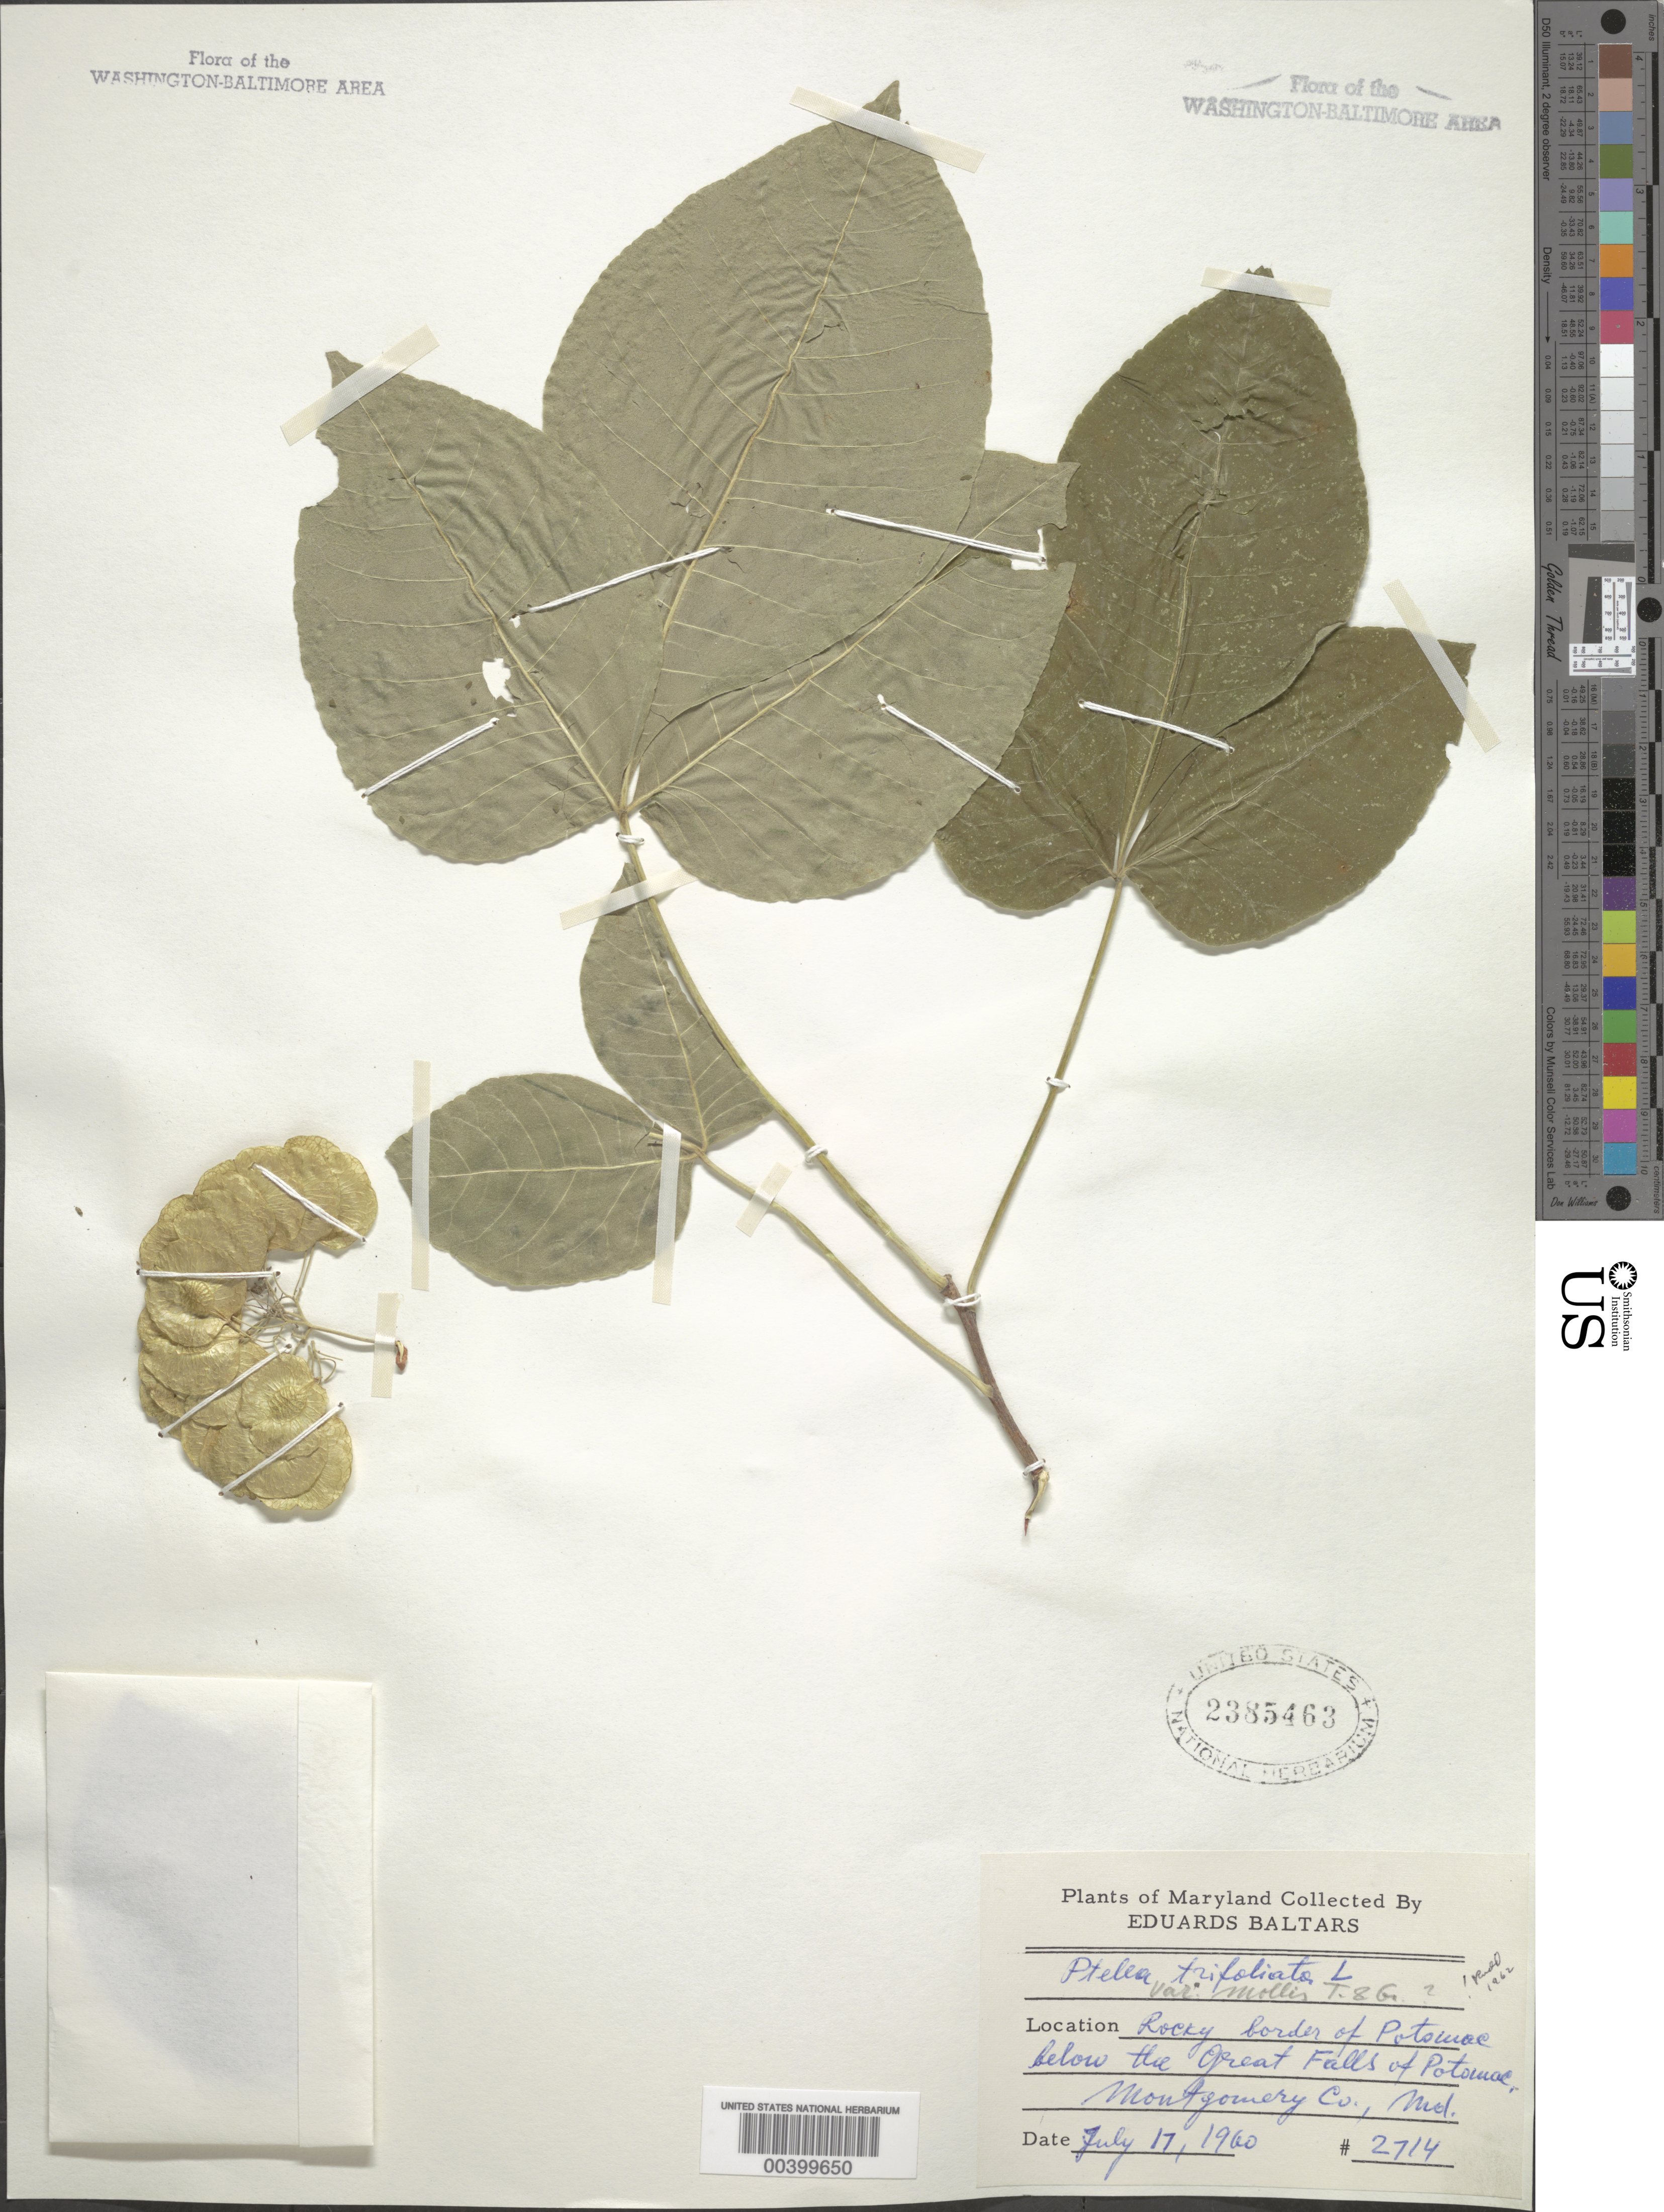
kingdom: Plantae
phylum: Tracheophyta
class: Magnoliopsida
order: Sapindales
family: Rutaceae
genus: Ptelea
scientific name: Ptelea trifoliata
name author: L.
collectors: E. Baltars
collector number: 2714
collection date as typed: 17 Jul 1960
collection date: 1960-07-17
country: United States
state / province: Maryland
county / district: Montgomery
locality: Potomac River below Great Falls C. & O. Canal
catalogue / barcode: US 2385463